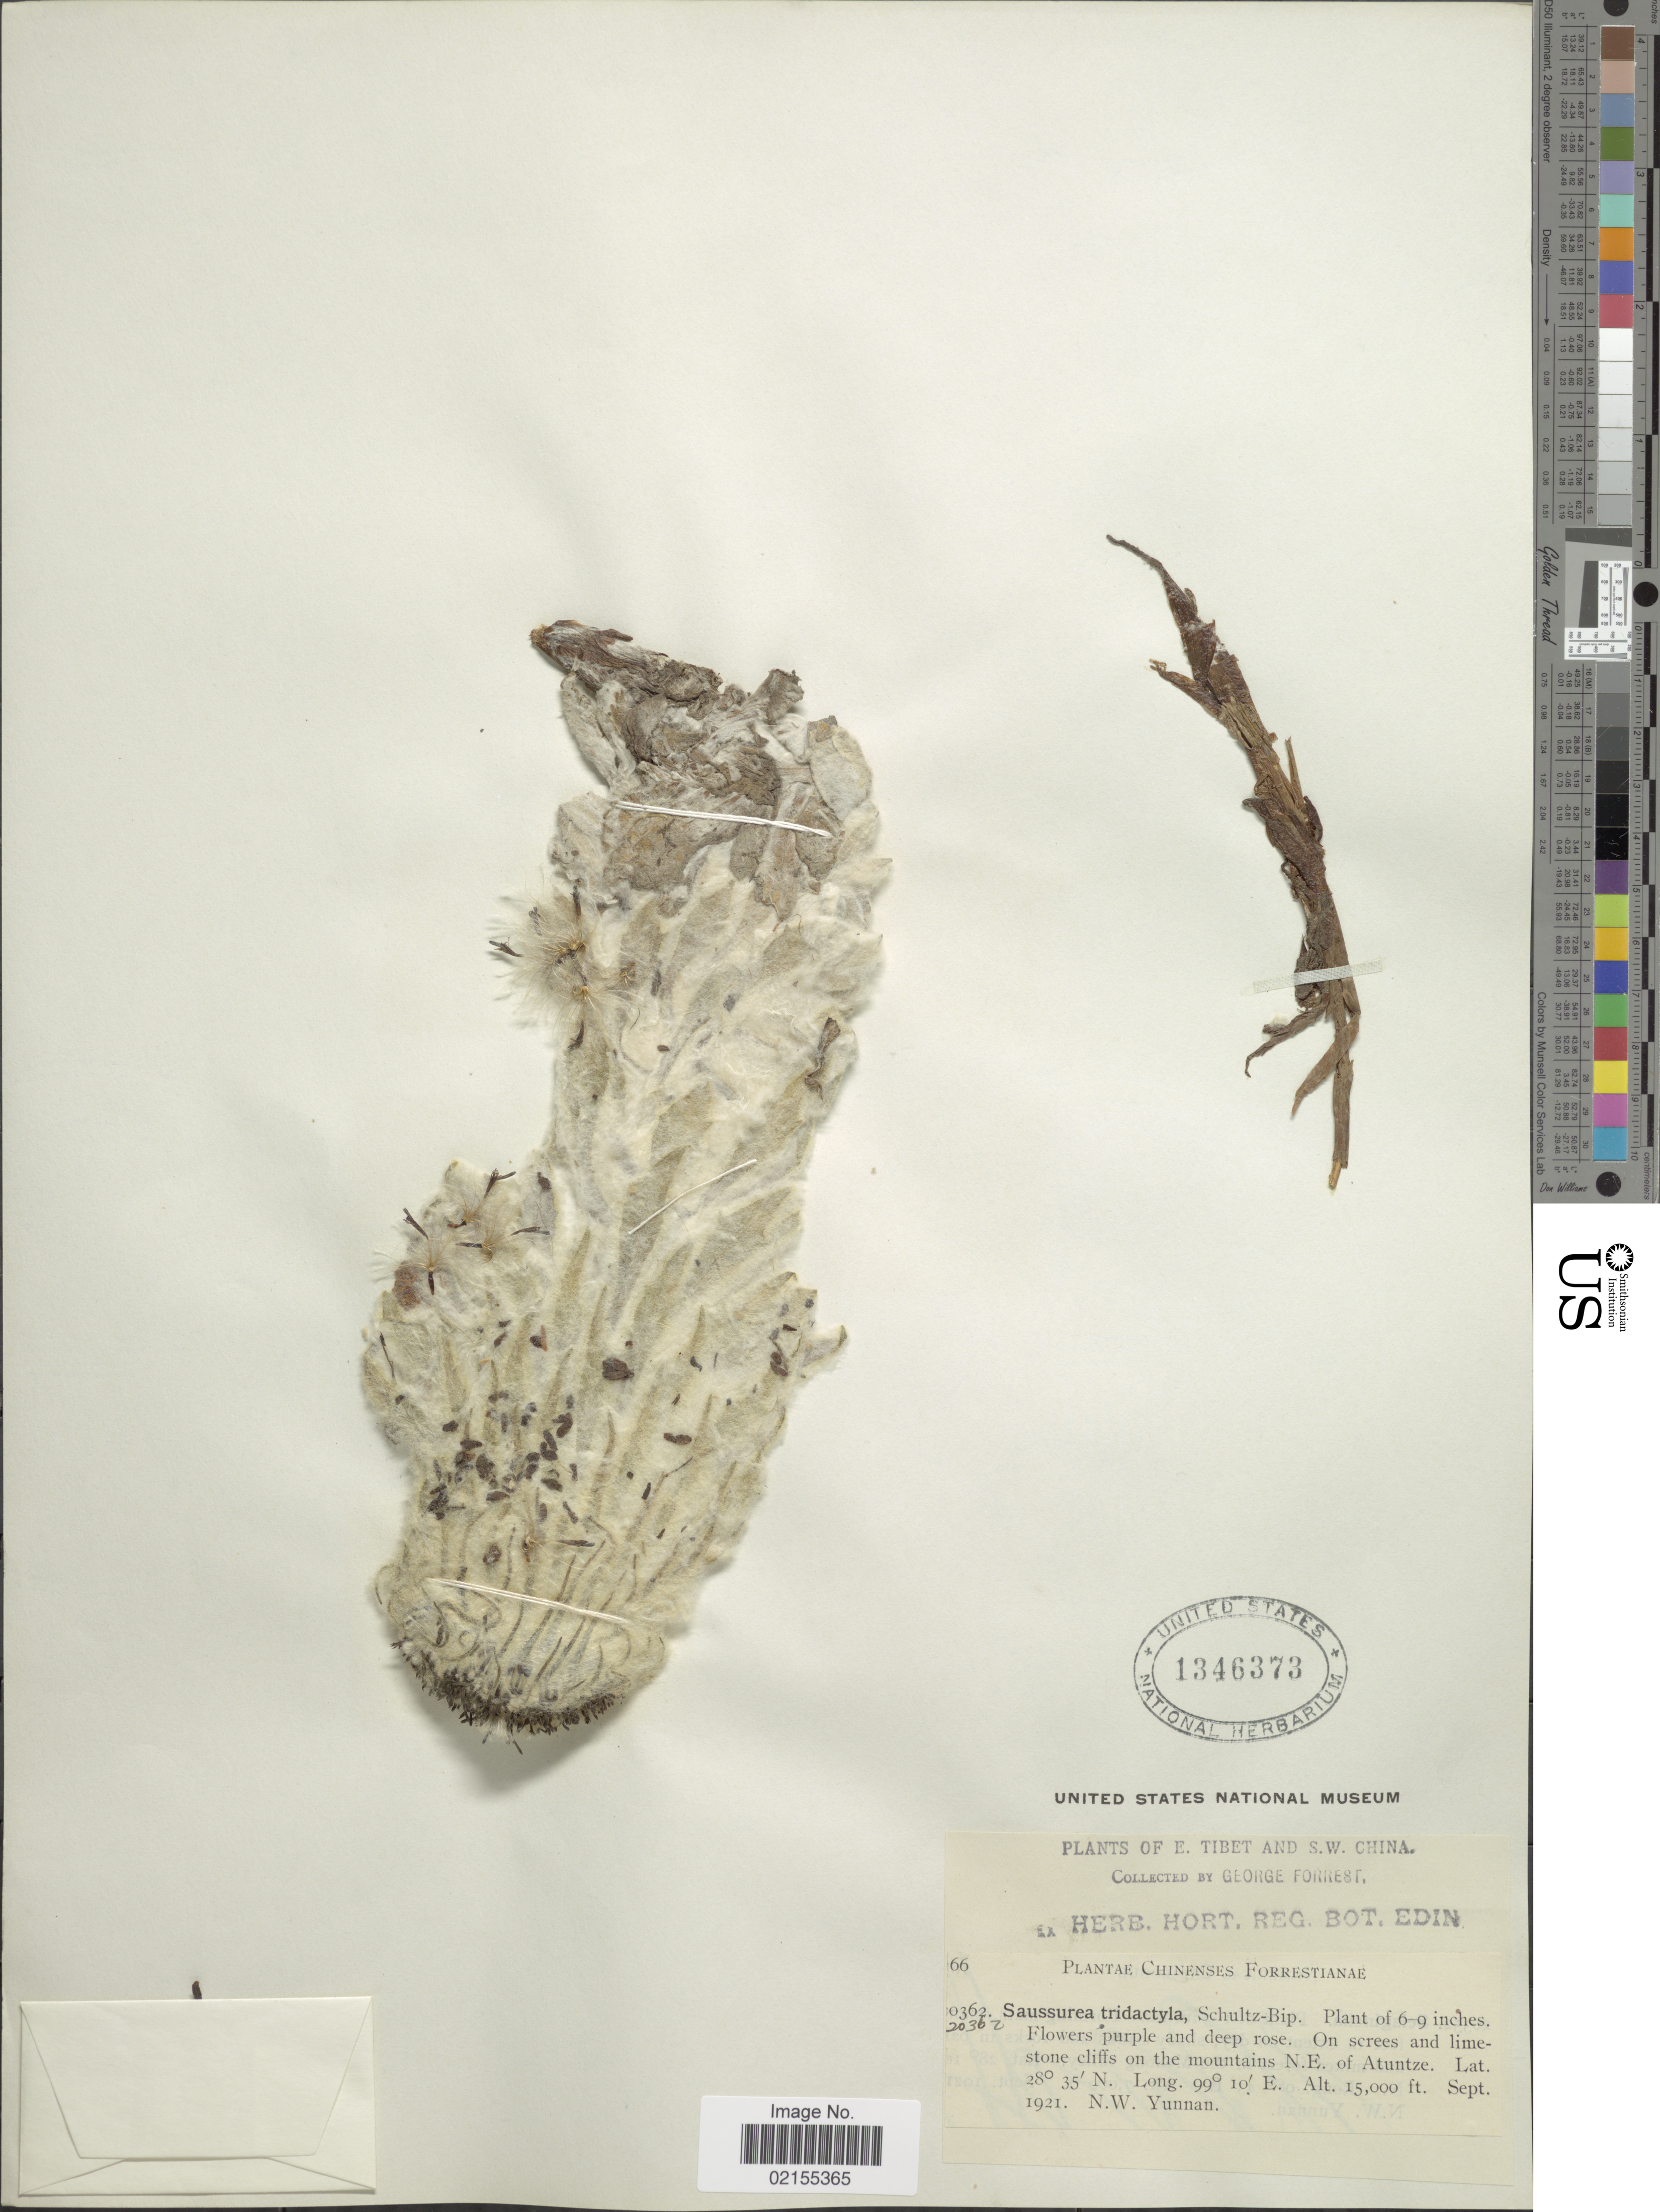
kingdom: Plantae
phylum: Tracheophyta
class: Magnoliopsida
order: Asterales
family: Asteraceae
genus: Saussurea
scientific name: Saussurea medusa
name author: Maxim.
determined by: Chen, Yousheng S.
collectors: G. Forrest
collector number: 20362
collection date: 1921-09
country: China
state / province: Yunnan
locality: Mountains N. E. of Atuntze, N. W. Yunnan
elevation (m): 4572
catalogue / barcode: US 1346373